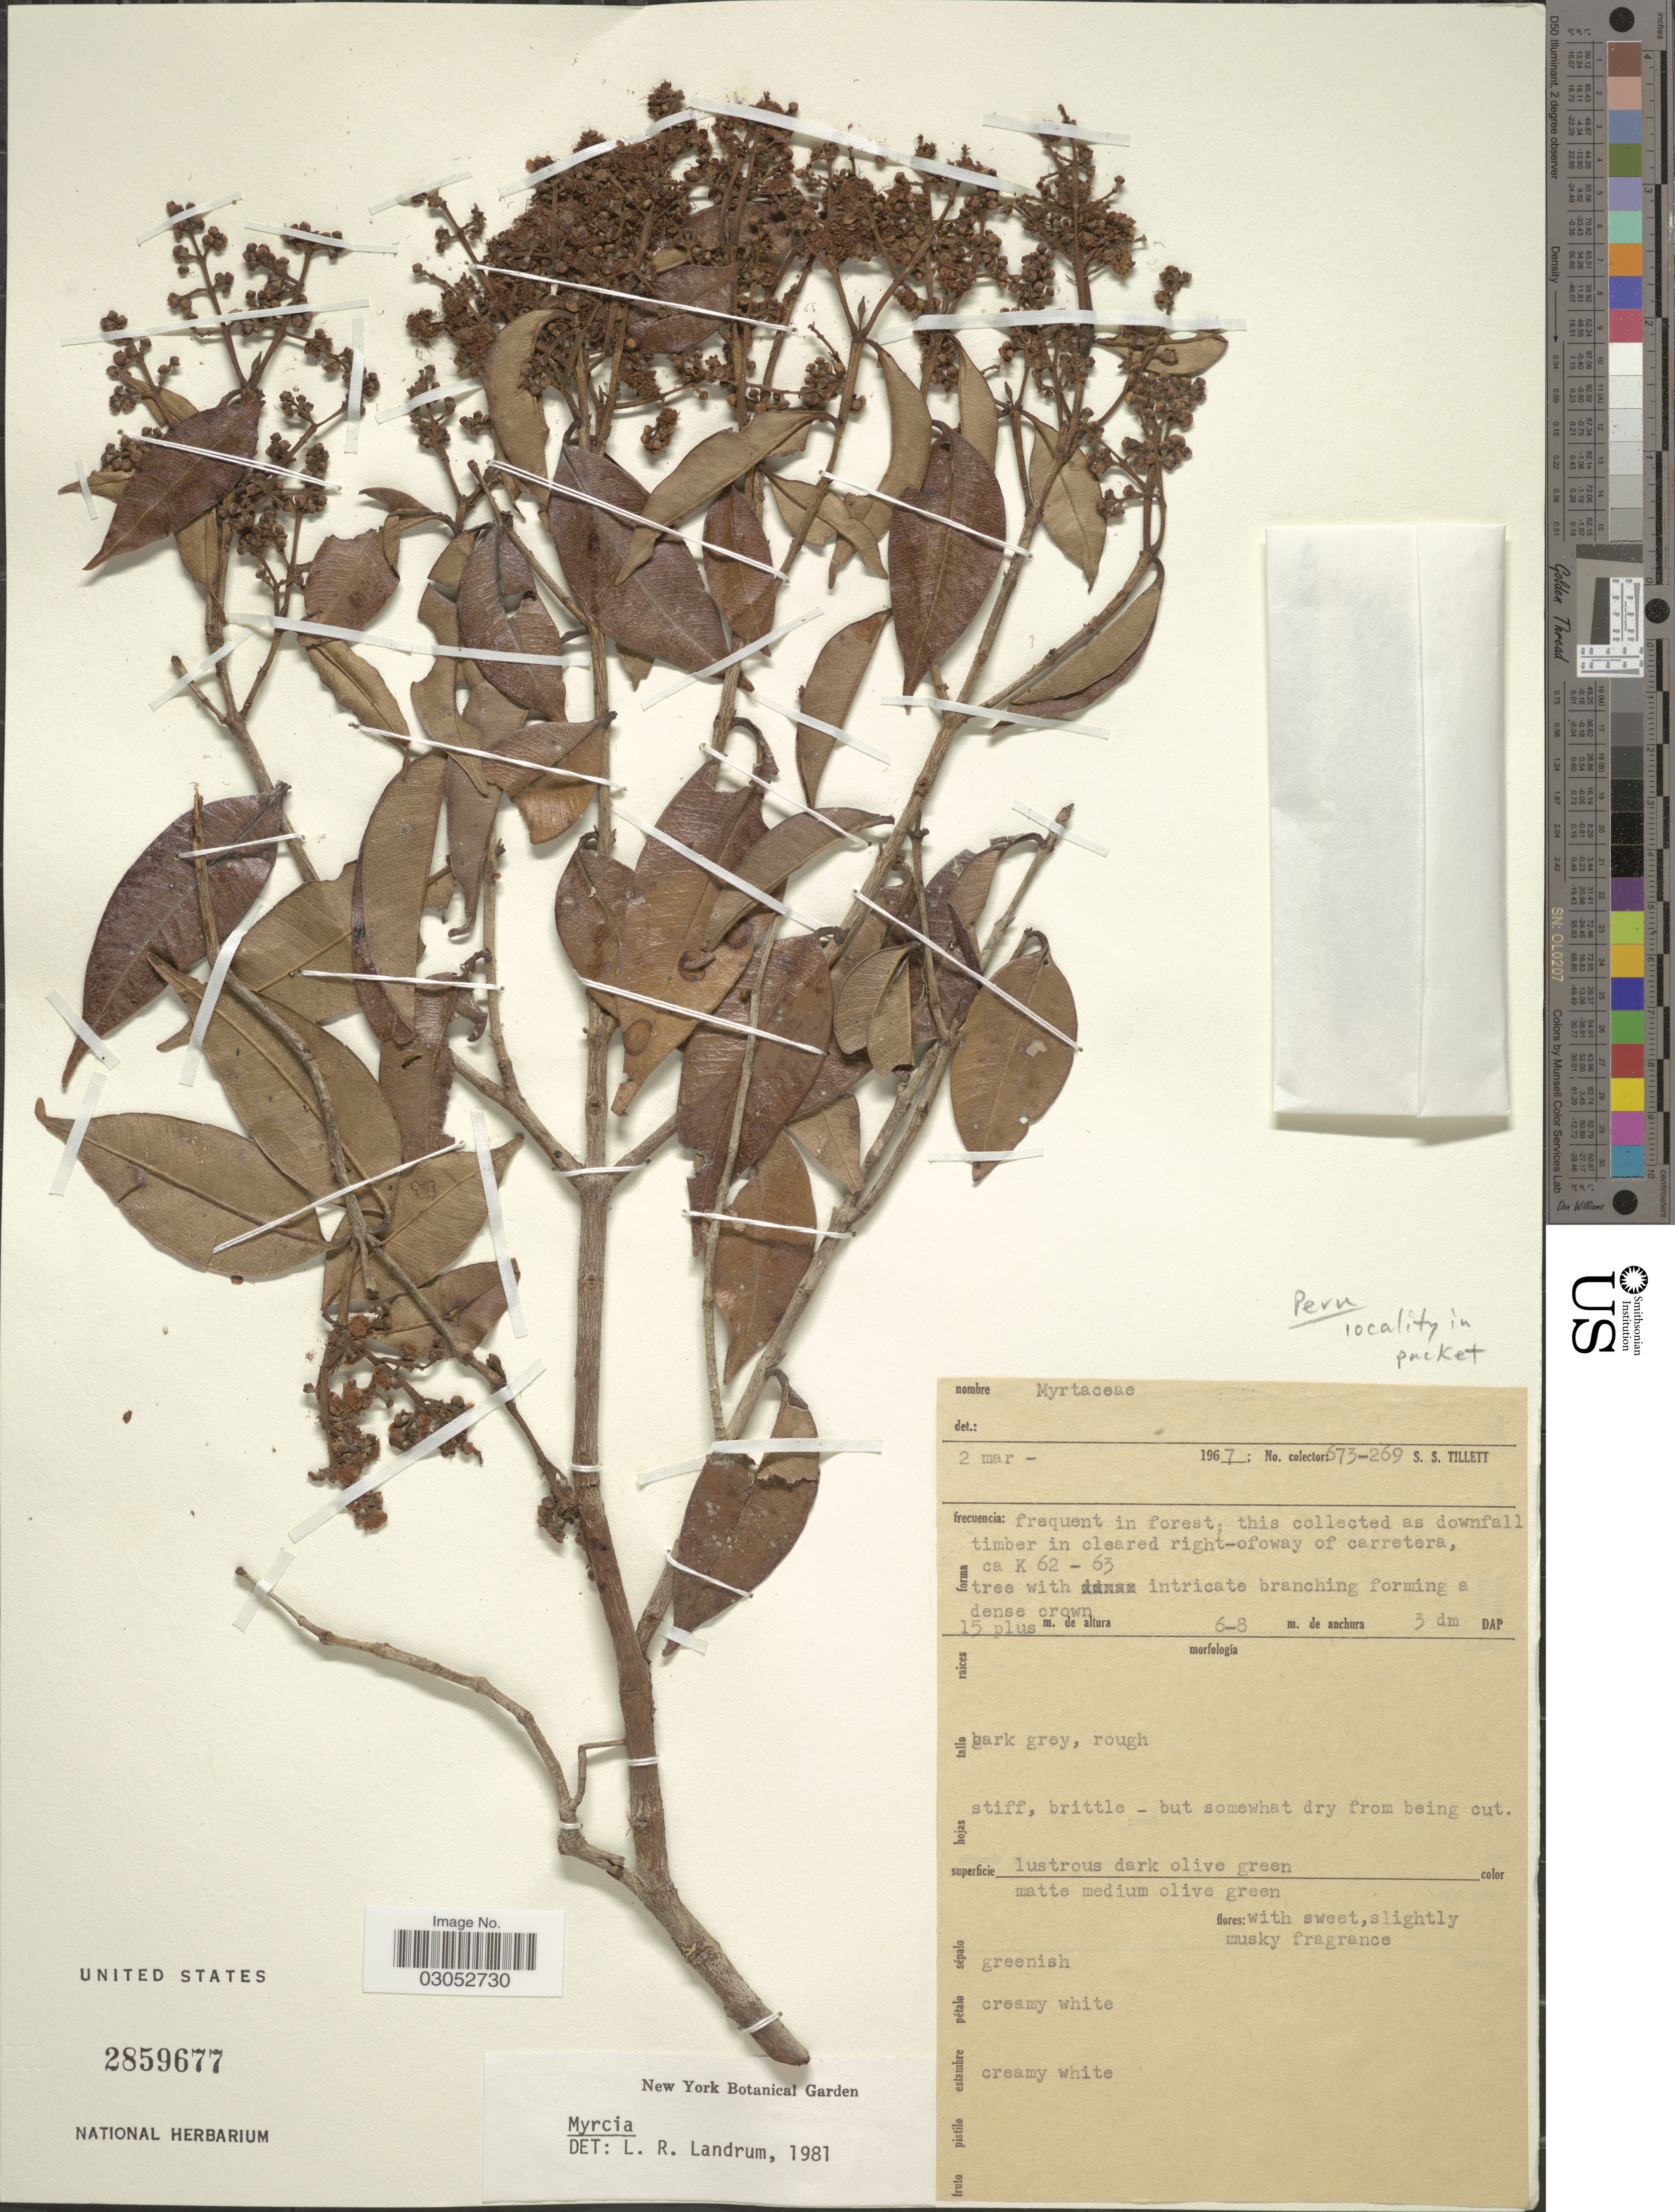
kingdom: Plantae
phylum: Tracheophyta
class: Magnoliopsida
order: Myrtales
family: Myrtaceae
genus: Myrcia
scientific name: Myrcia sp.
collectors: S. S. Tillett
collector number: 673-269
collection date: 1967-03-02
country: Peru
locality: Frequent in forest; this collected as downfall timber in cleared right-ofoway of carretera ca K 62- 63.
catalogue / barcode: US 2859677